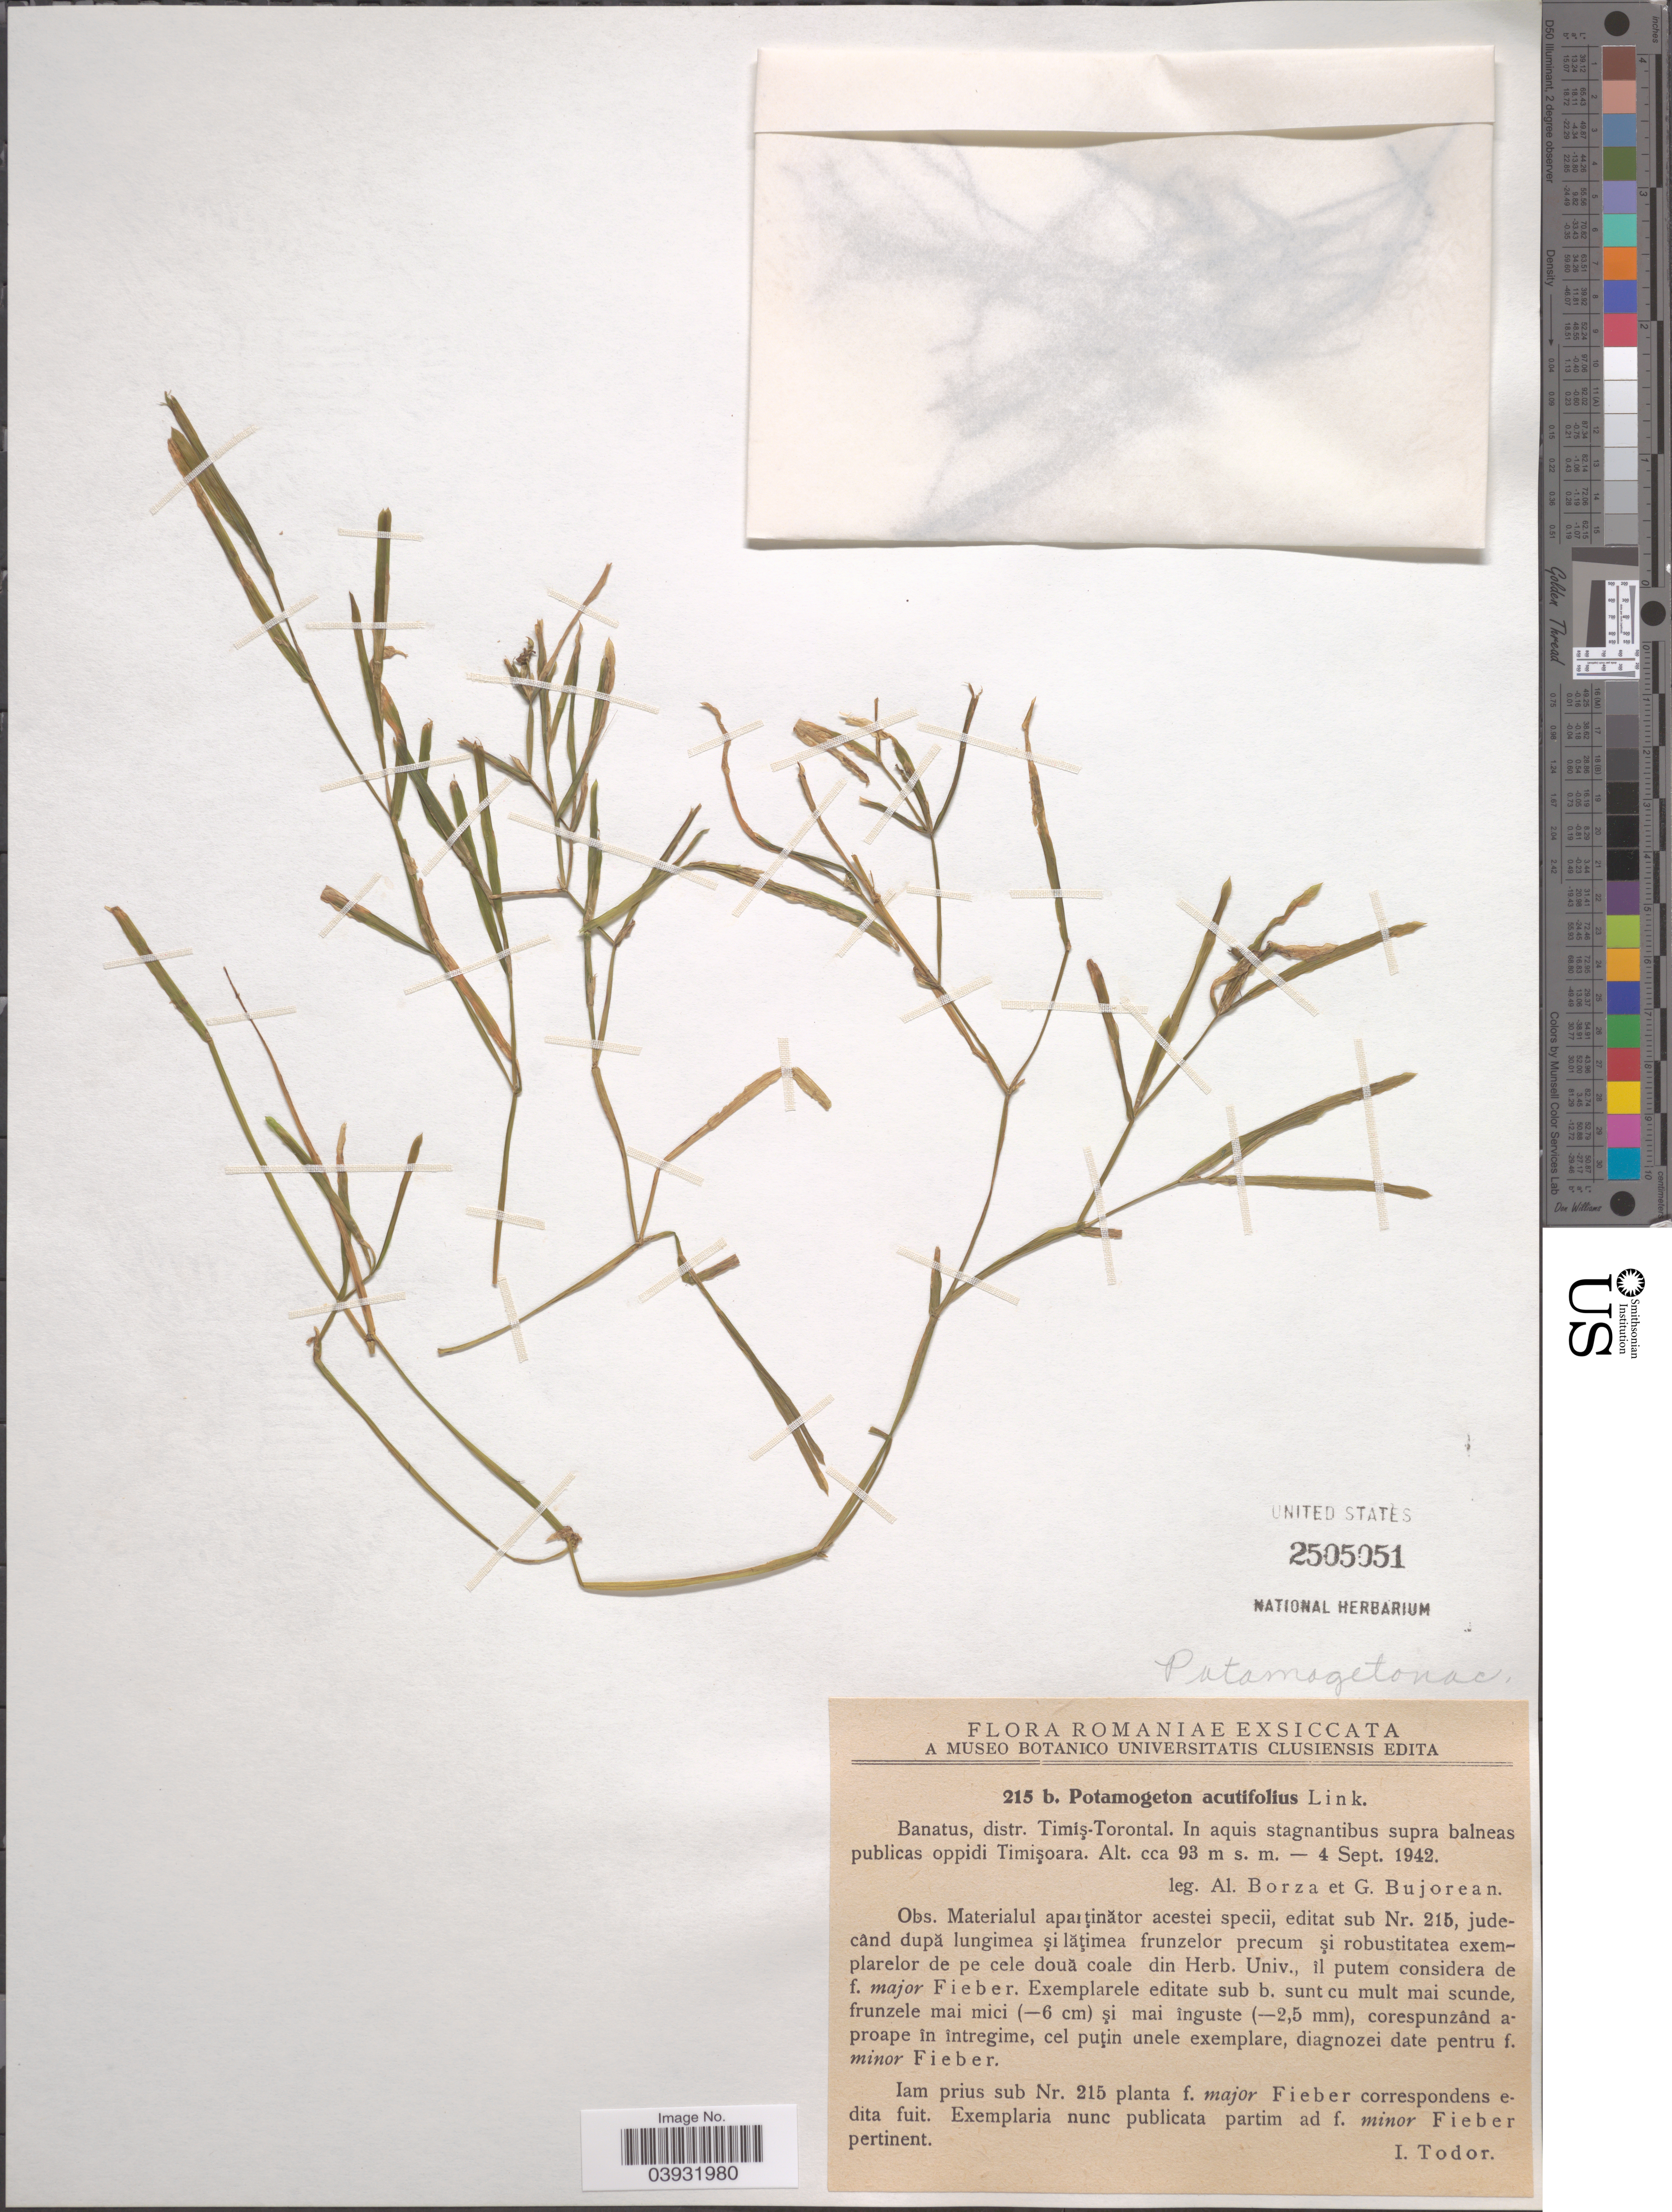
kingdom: Plantae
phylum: Tracheophyta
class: Liliopsida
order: Alismatales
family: Potamogetonaceae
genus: Potamogeton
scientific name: Potamogeton acutifolius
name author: Link ex Roem. & Schult.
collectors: A. Borza & G. Bujorean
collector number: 215b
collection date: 1942-09-04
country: Romania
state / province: Timis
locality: Banatus, distr. Timiş-Torontal. In aquis stagnantibus supra balneas publicas oppidi Timişsoara.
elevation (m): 93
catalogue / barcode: US 2505051